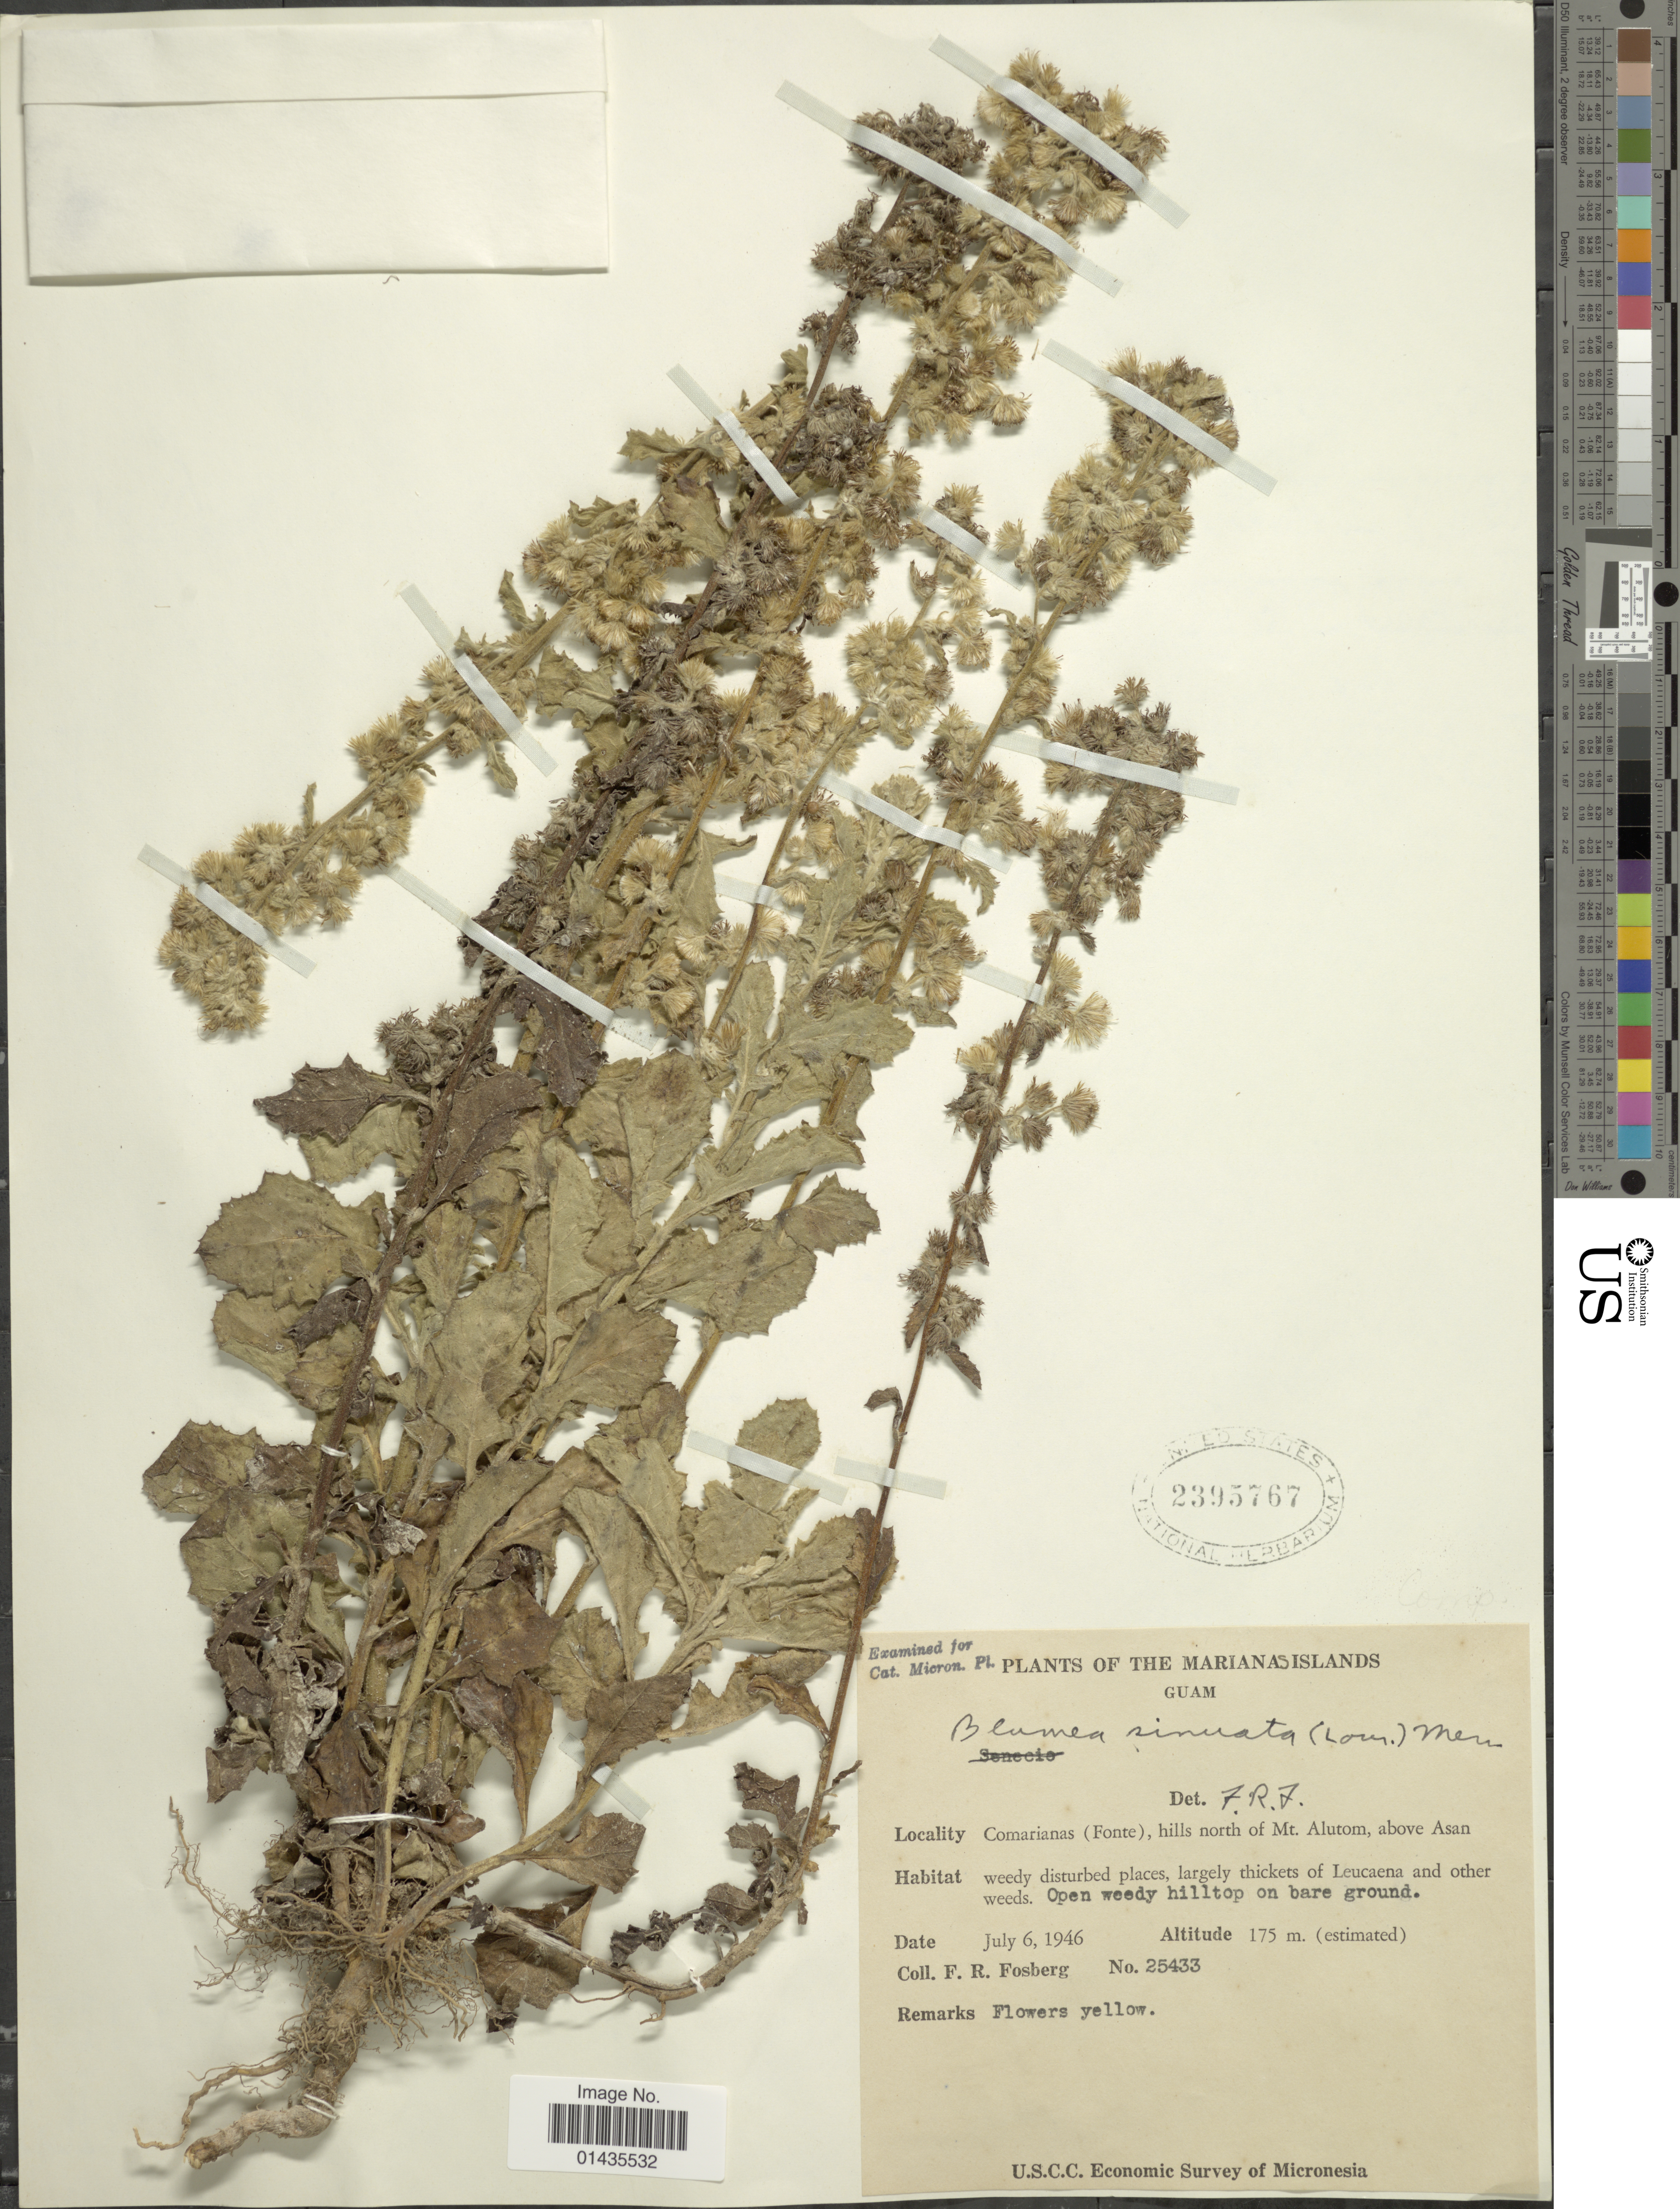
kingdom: Plantae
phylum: Tracheophyta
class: Magnoliopsida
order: Asterales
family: Asteraceae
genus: Blumea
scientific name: Blumea sinuata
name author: (Lour.) Merr.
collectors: F. R. Fosberg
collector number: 25433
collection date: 1946-07-06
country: Guam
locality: Marianas Islands, Comarianas (Fonte), hills north of Mt. Alutom, above Asan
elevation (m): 175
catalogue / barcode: US 2395767